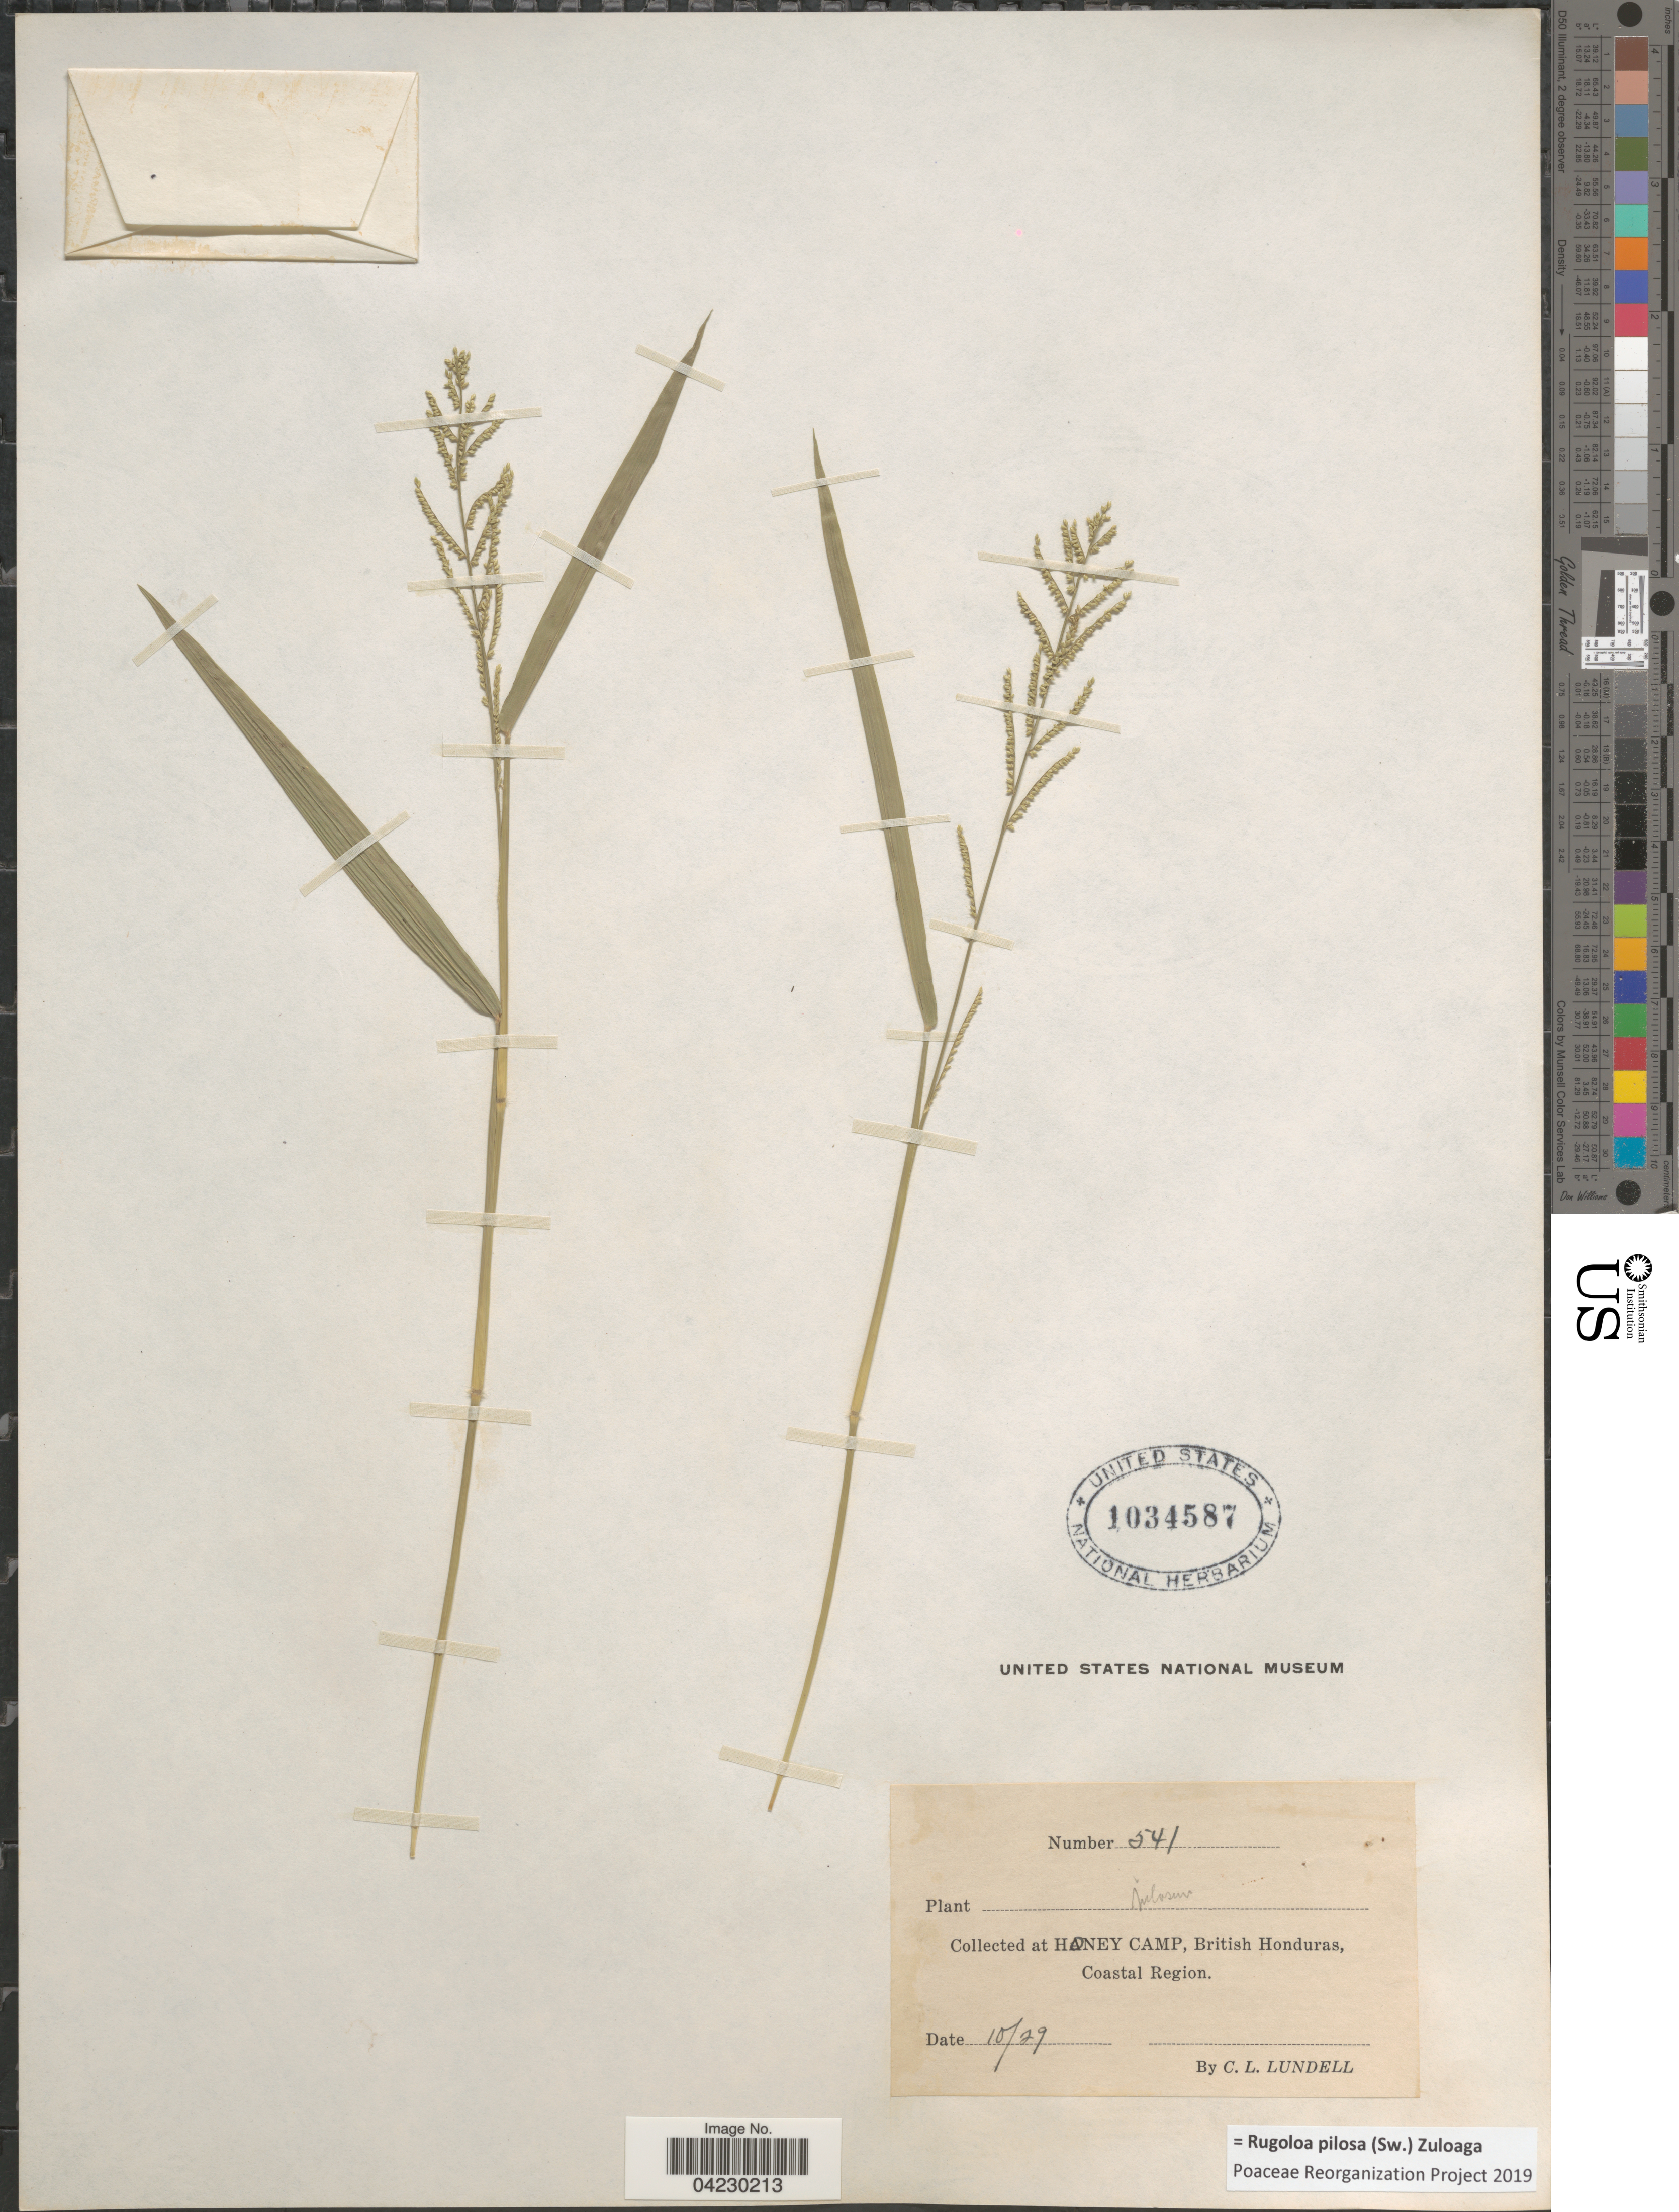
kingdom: Plantae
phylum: Tracheophyta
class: Liliopsida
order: Poales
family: Poaceae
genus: Rugoloa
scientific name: Rugoloa pilosa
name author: (Sw.) Zuloaga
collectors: C. L. Lundell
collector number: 541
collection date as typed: Transcribed d/m/y: /10/29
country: Belize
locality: At Honey Camp, British Honduras, Coastal Region.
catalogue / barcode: US 1034587